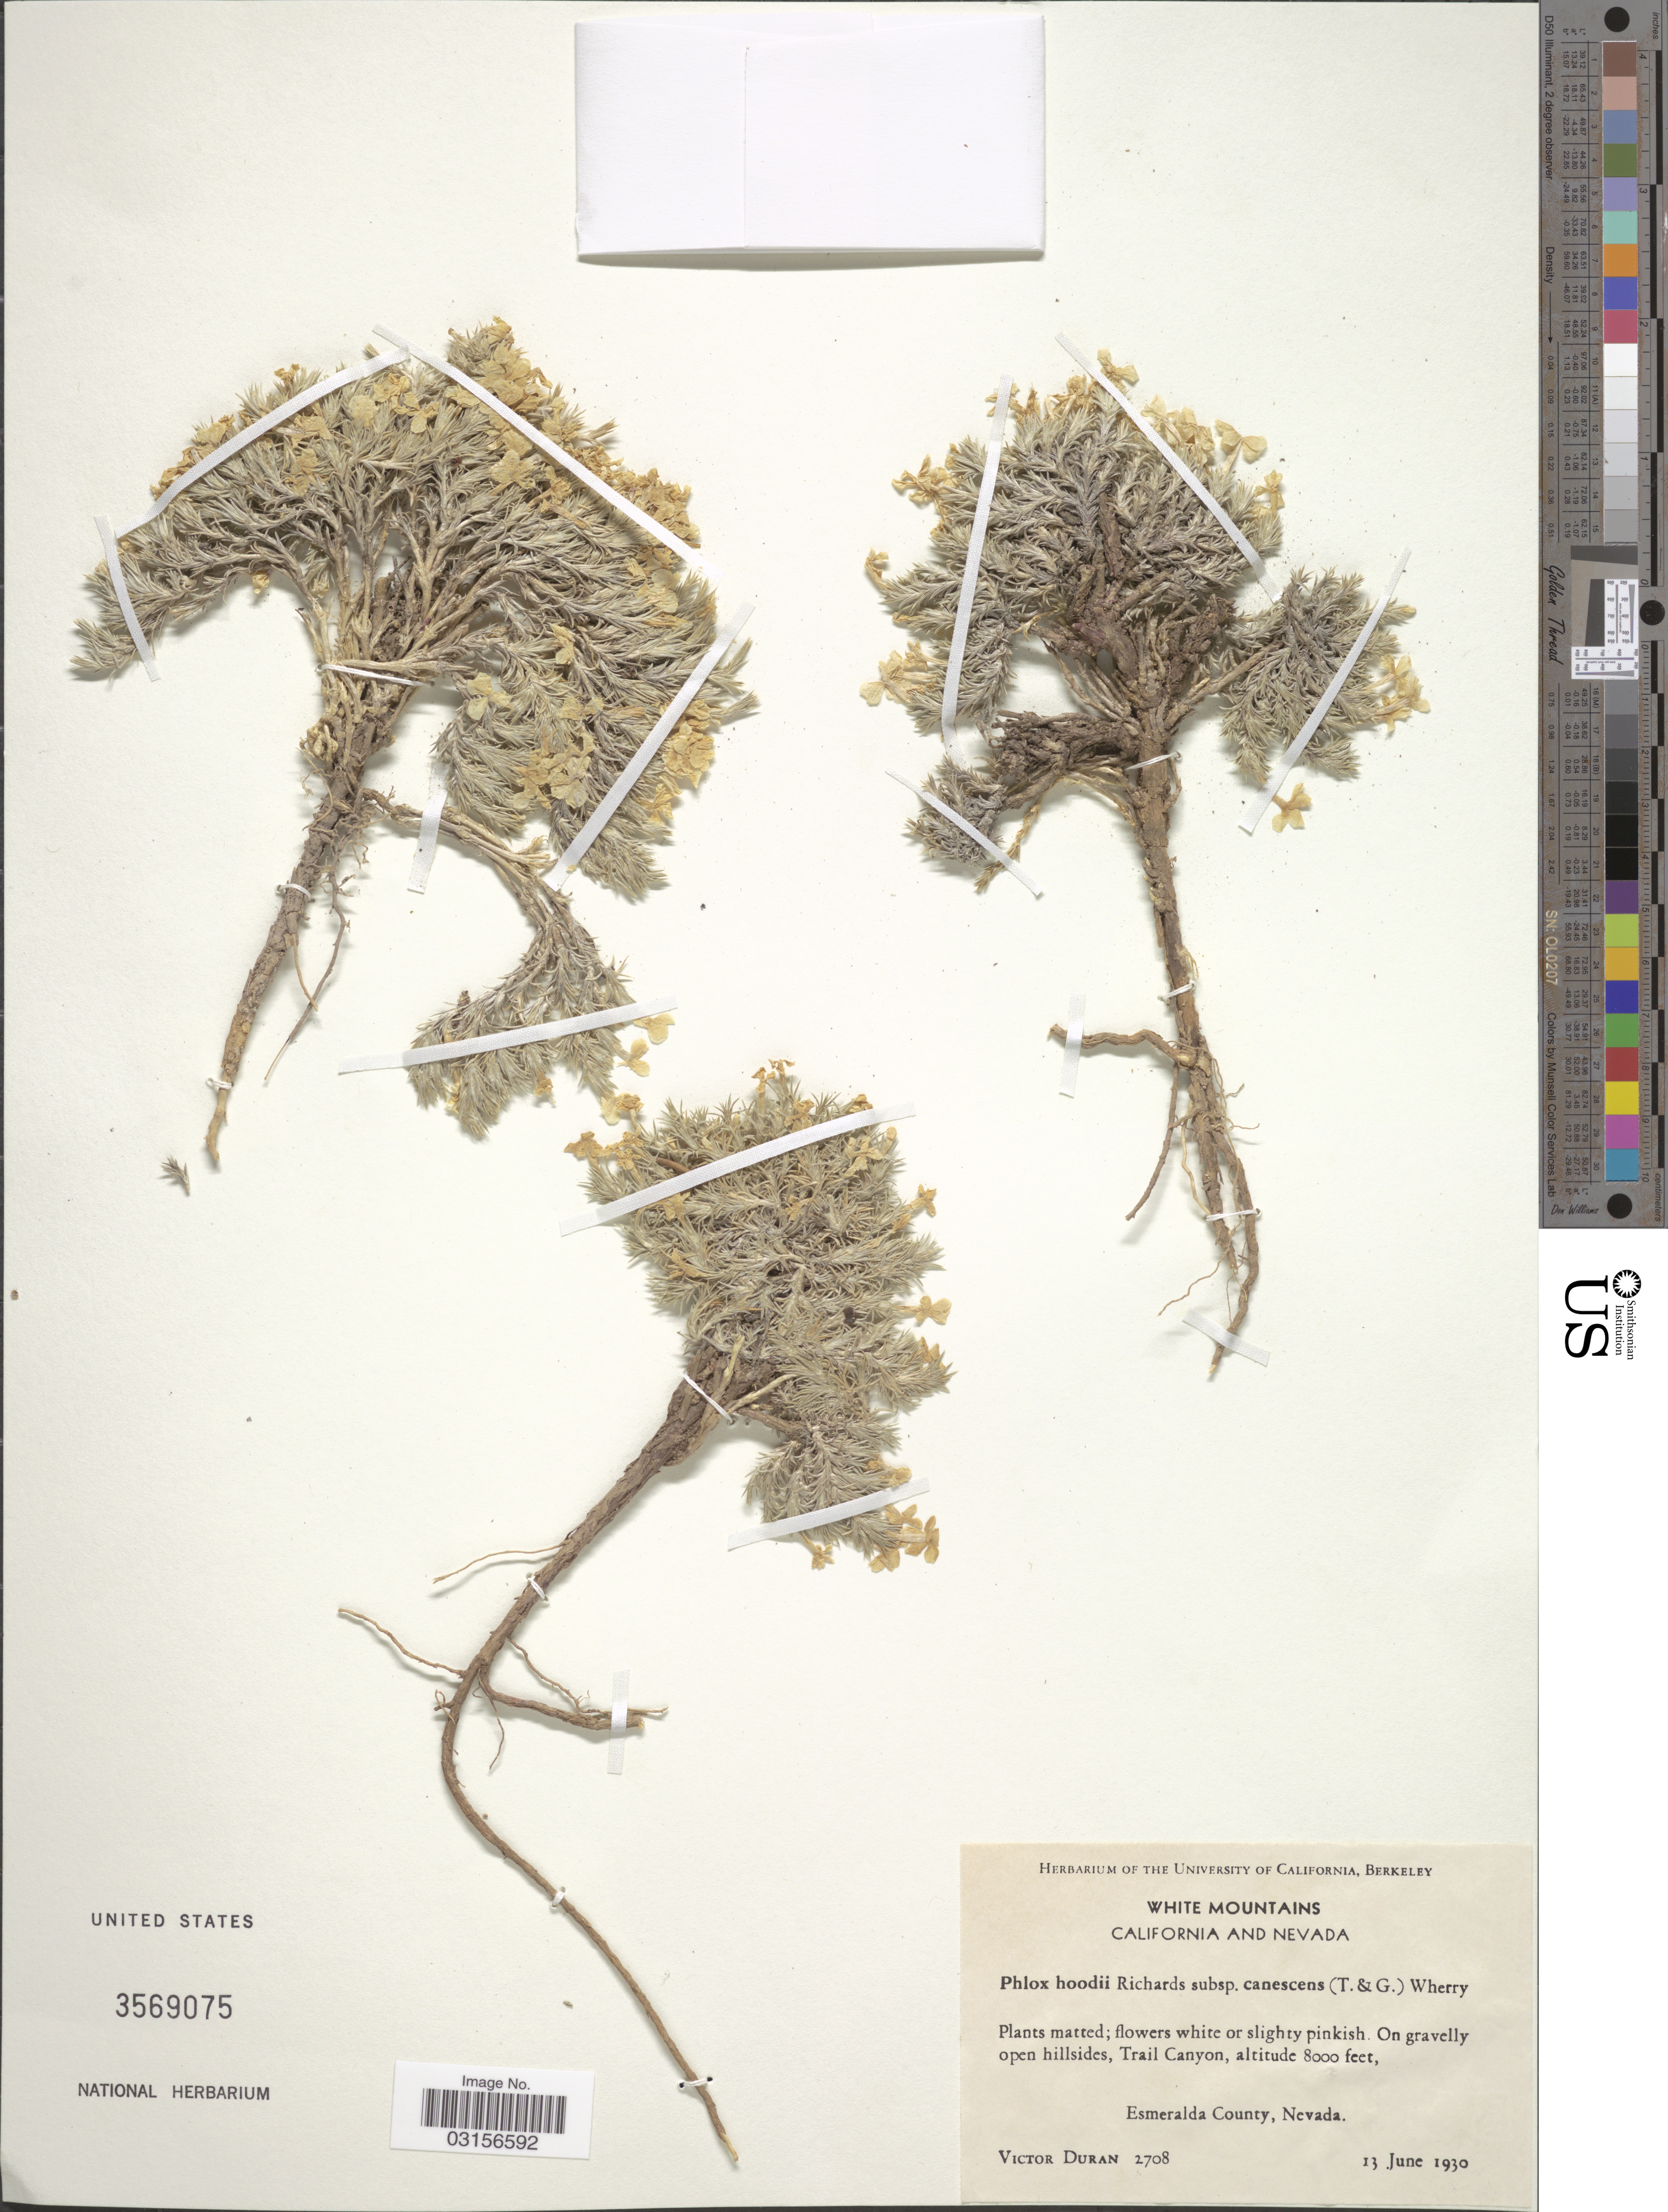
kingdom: Plantae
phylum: Tracheophyta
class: Magnoliopsida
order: Ericales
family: Polemoniaceae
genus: Phlox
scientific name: Phlox hoodii subsp. canescens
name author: (Torr. & A. Gray) Wherry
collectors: V. Duran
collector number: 2708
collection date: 1930-06-13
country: United States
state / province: Nevada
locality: White Mountains. Trail Canyon. Esmeralda County.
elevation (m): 2438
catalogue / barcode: US 3569075